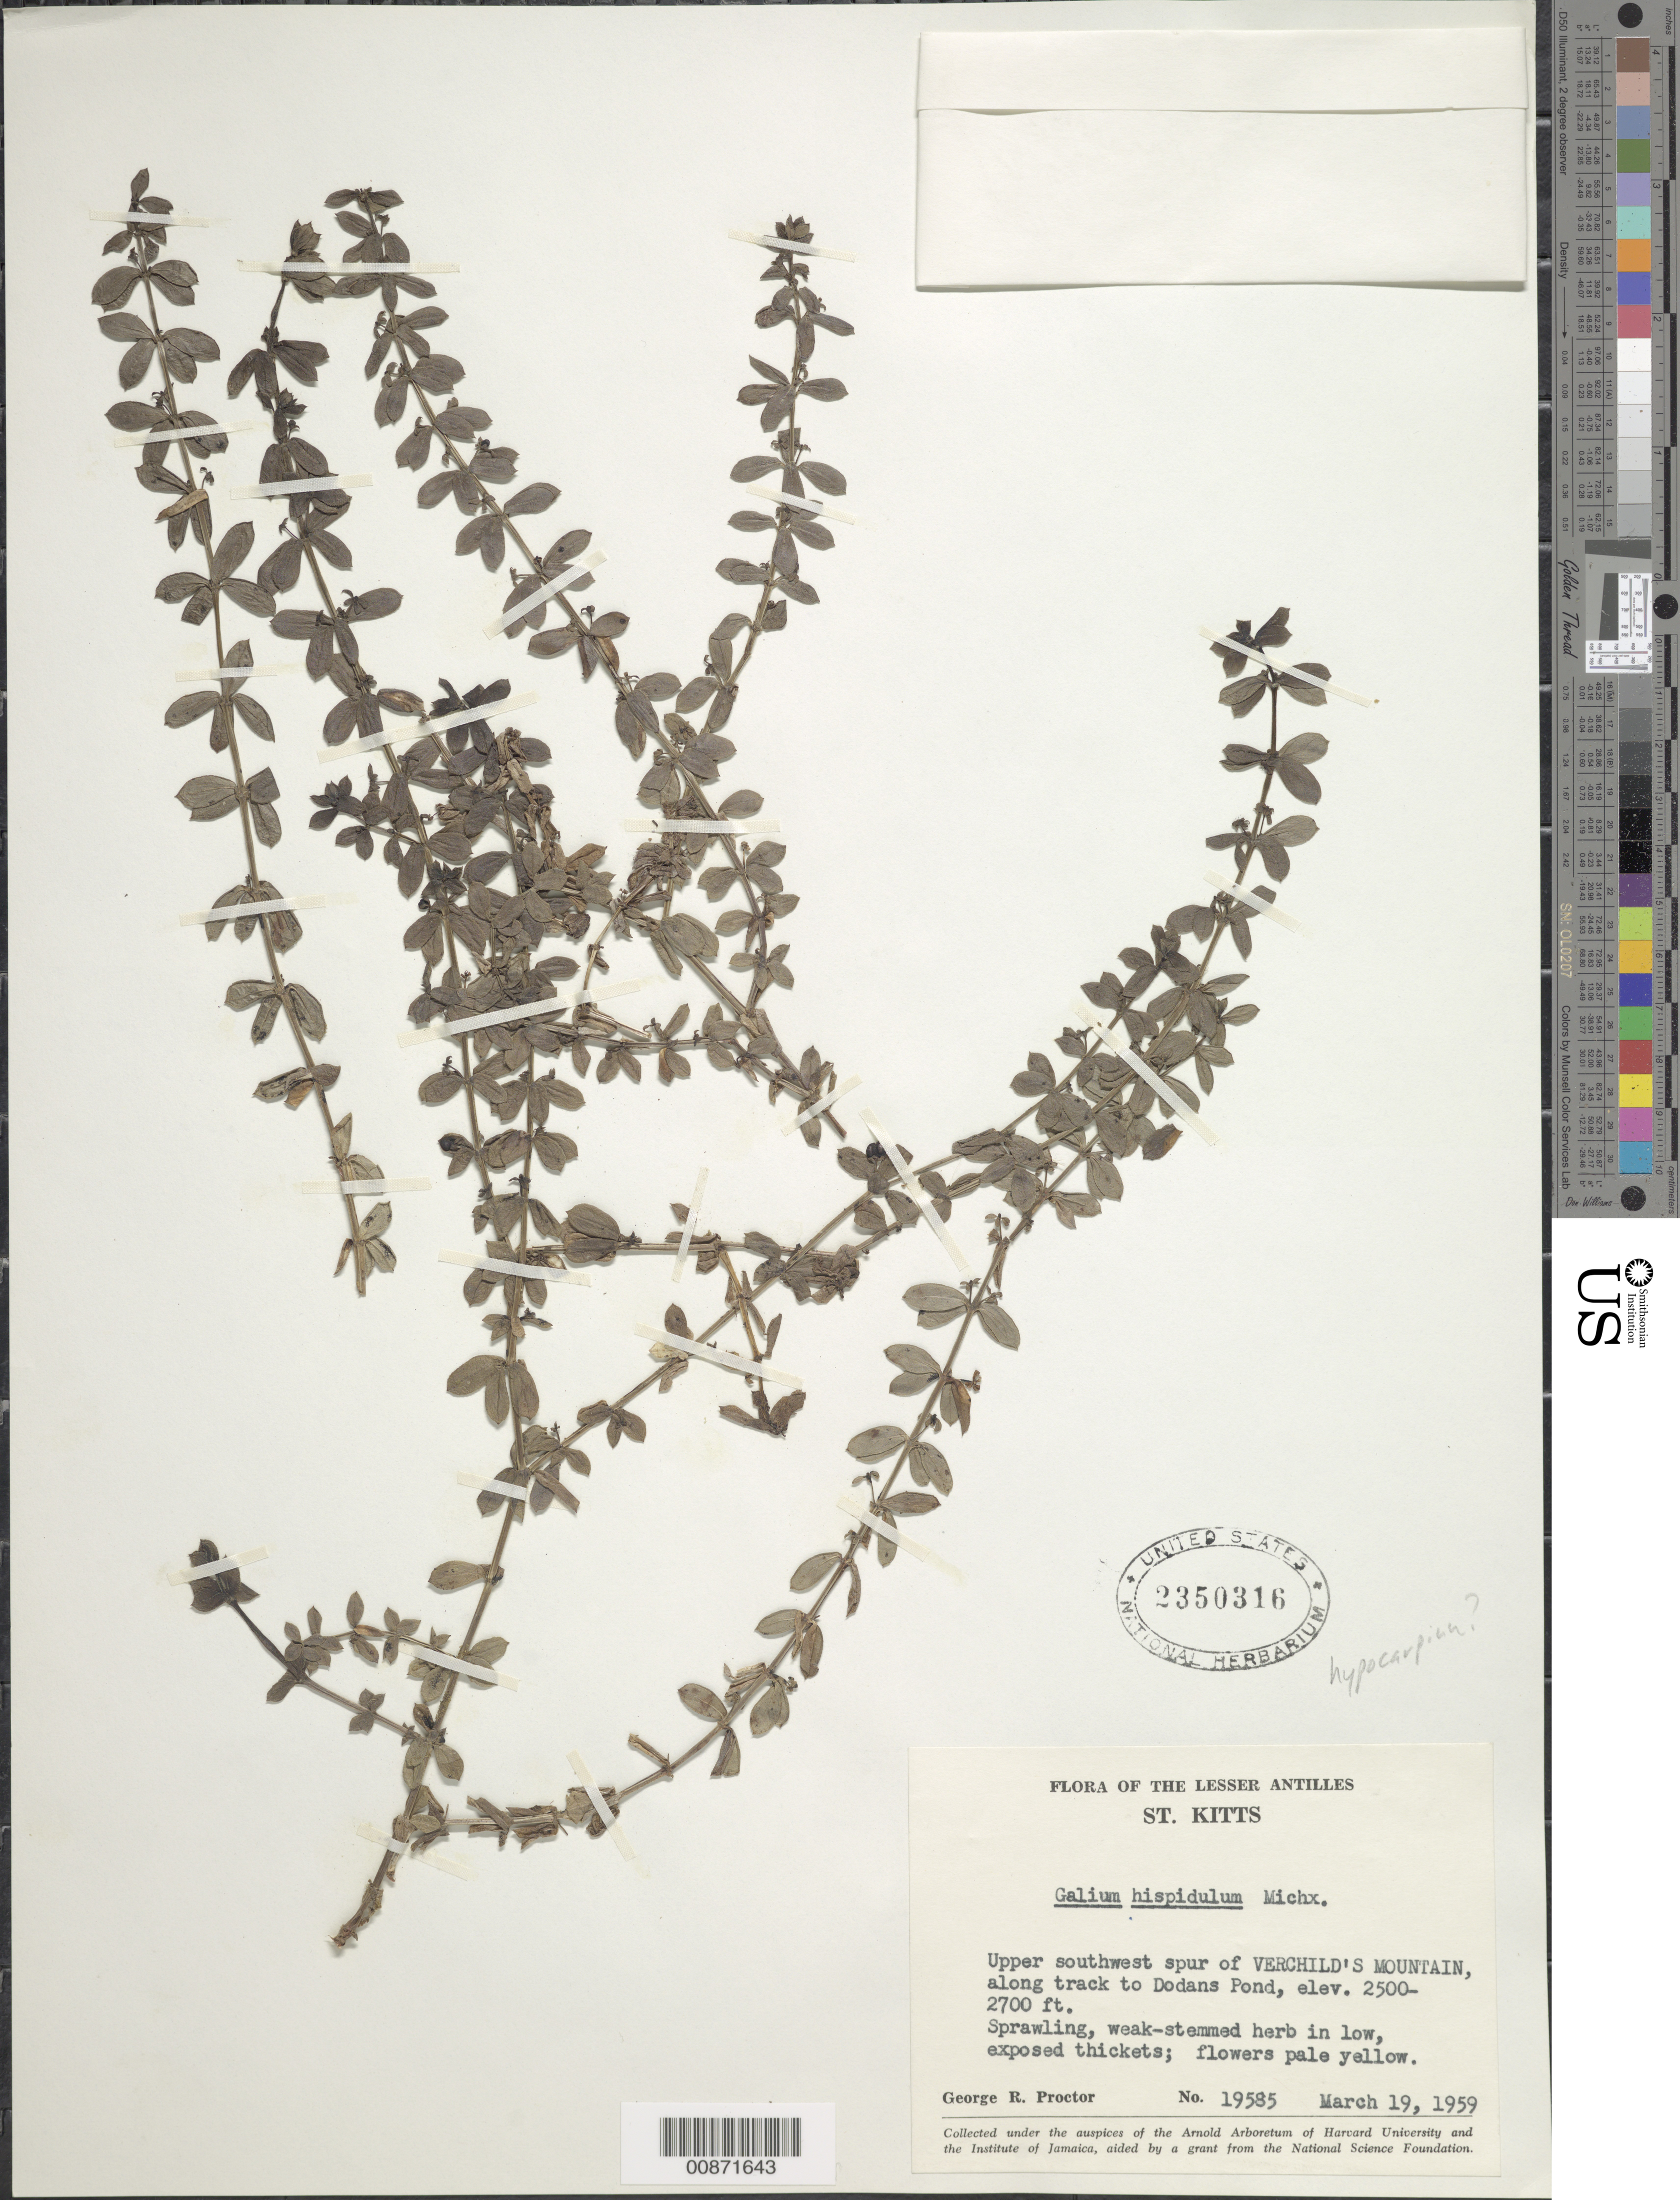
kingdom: Plantae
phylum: Tracheophyta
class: Magnoliopsida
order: Gentianales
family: Rubiaceae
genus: Galium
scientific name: Galium hypocarpium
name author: (L.) Endl. ex Griseb.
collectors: G. R. Proctor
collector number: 19585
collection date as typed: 19 Mar 1959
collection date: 1959-03-19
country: St. Christopher-Nevis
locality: Upper southwest spur of Verchild's Mountain, along track to Dodans Pond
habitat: In low exposed thickets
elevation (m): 762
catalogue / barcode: US 2350316